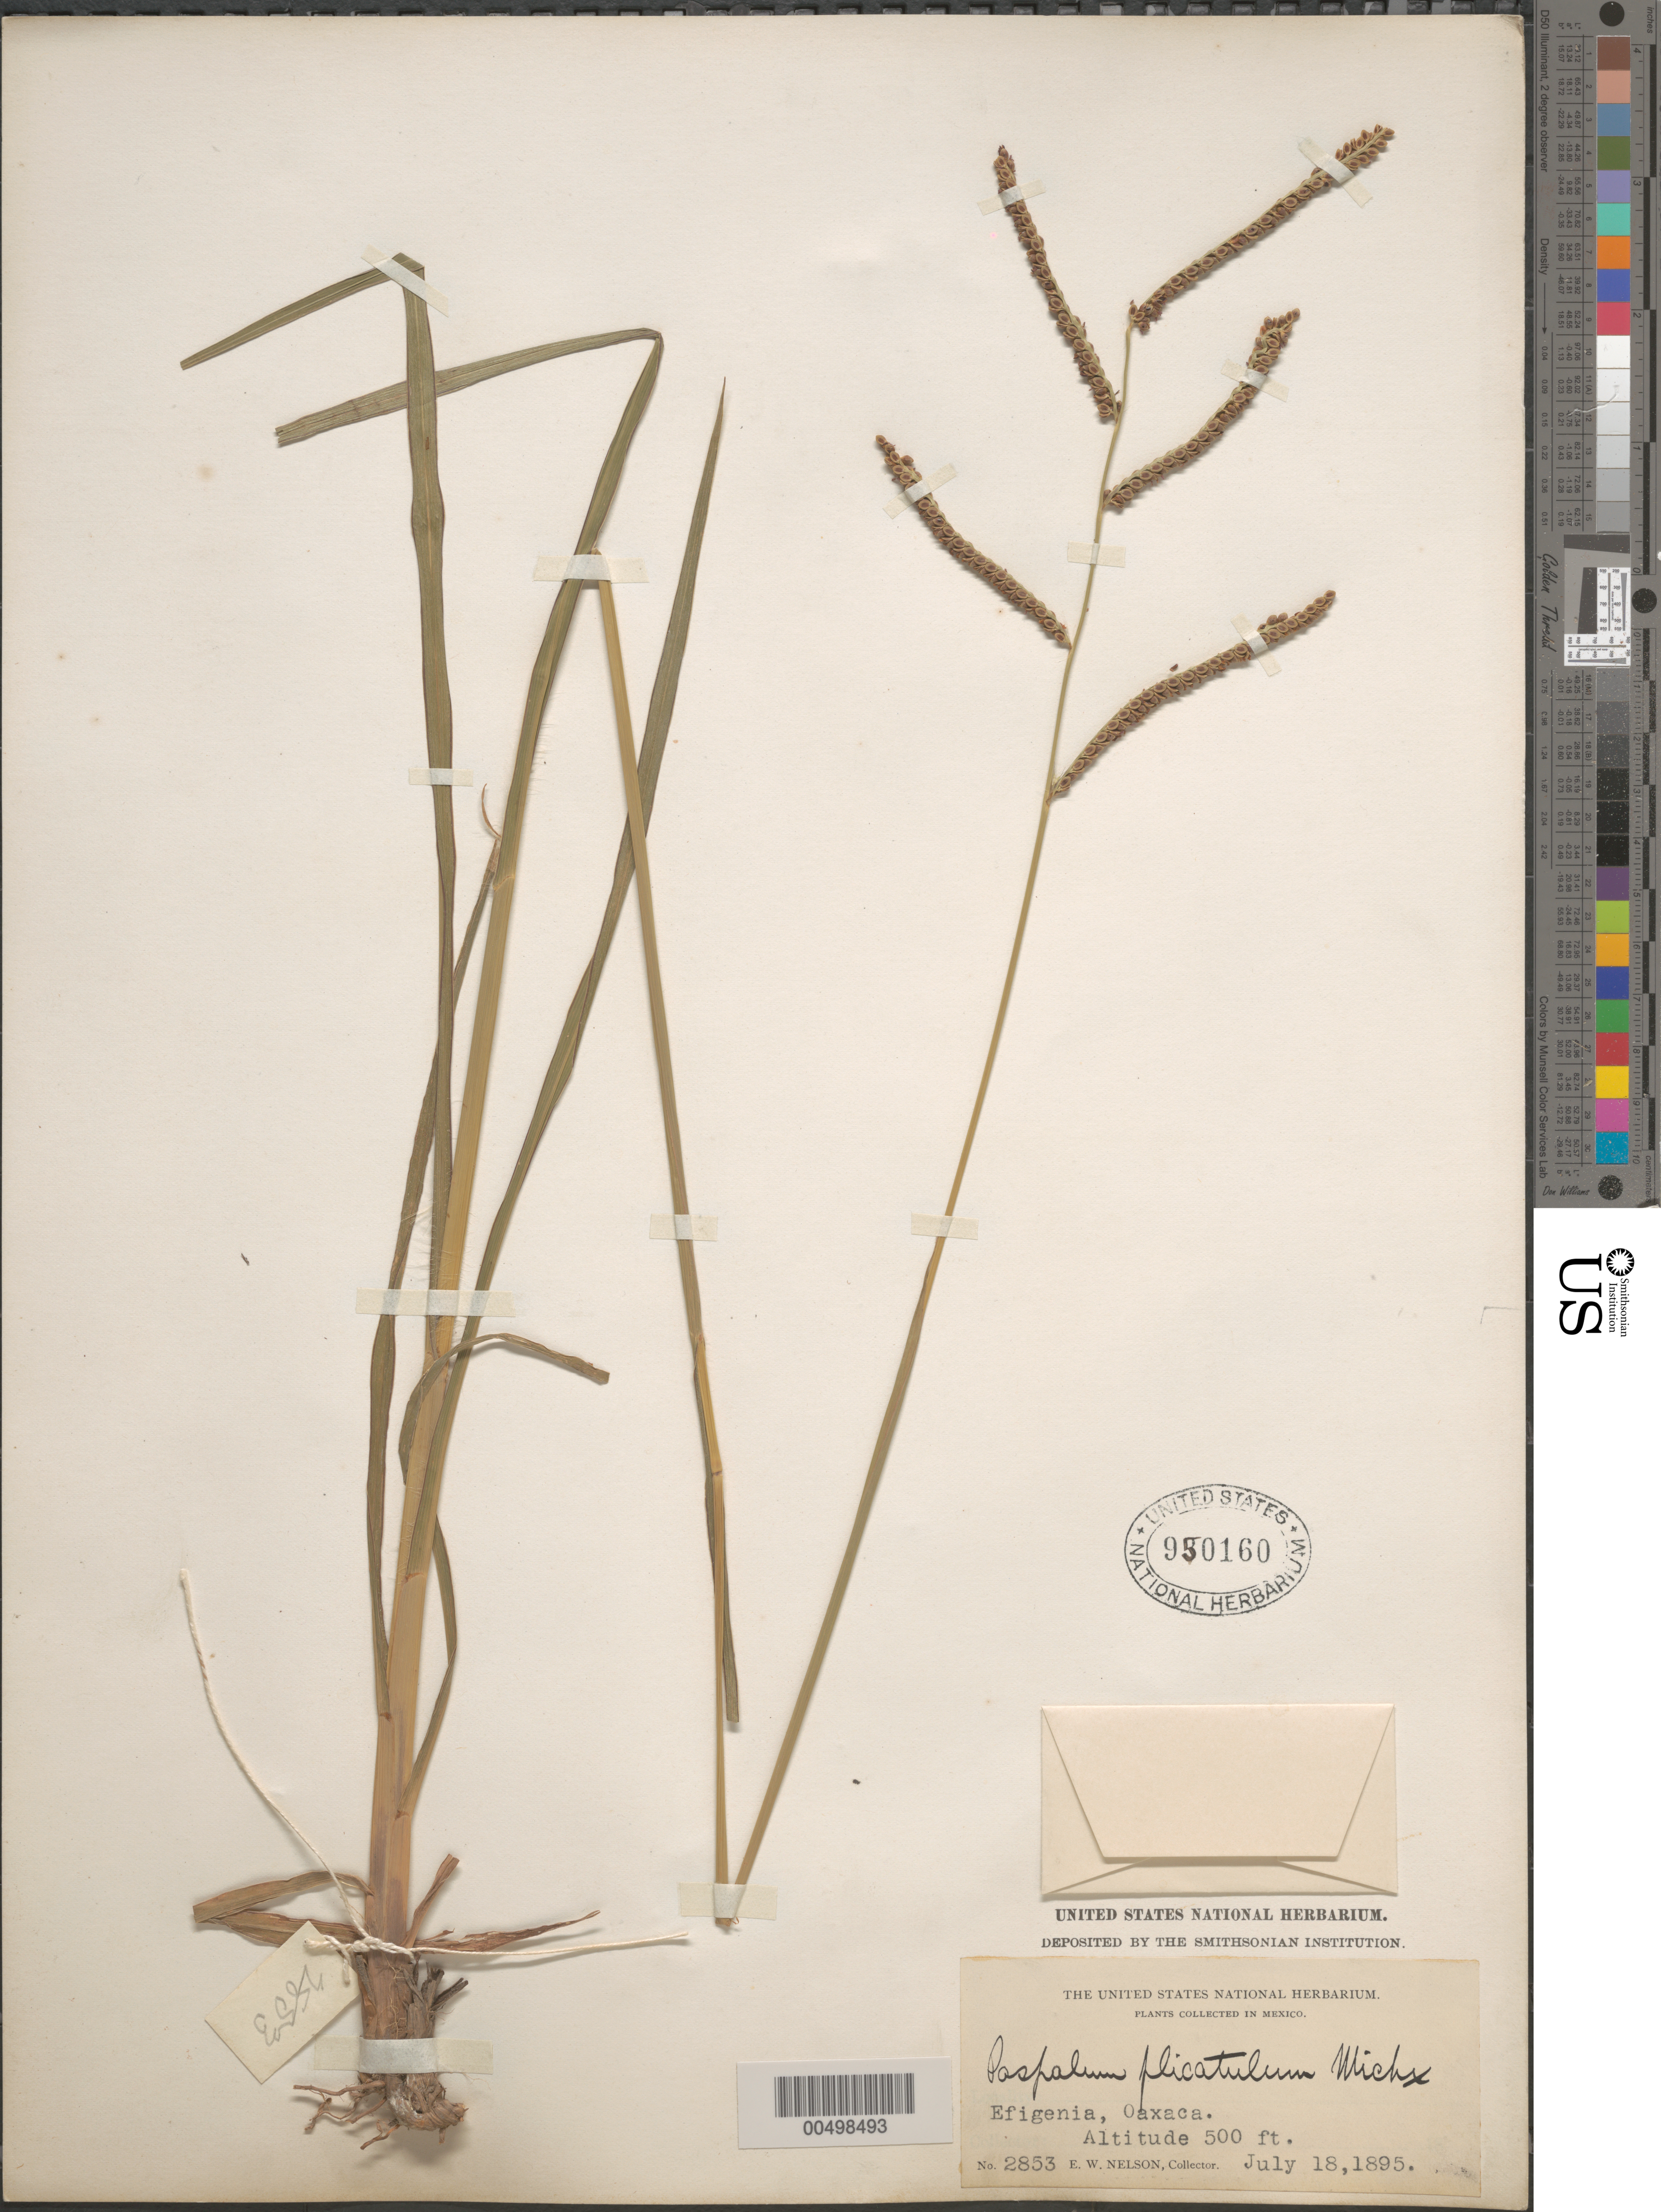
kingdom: Plantae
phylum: Tracheophyta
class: Liliopsida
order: Poales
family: Poaceae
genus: Paspalum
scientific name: Paspalum plicatulum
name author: Michx.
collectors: E. W. Nelson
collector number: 2853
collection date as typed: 18 Jul 1895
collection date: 1895-07-18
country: Mexico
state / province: Oaxaca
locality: Efigenia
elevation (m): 152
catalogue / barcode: US 950160